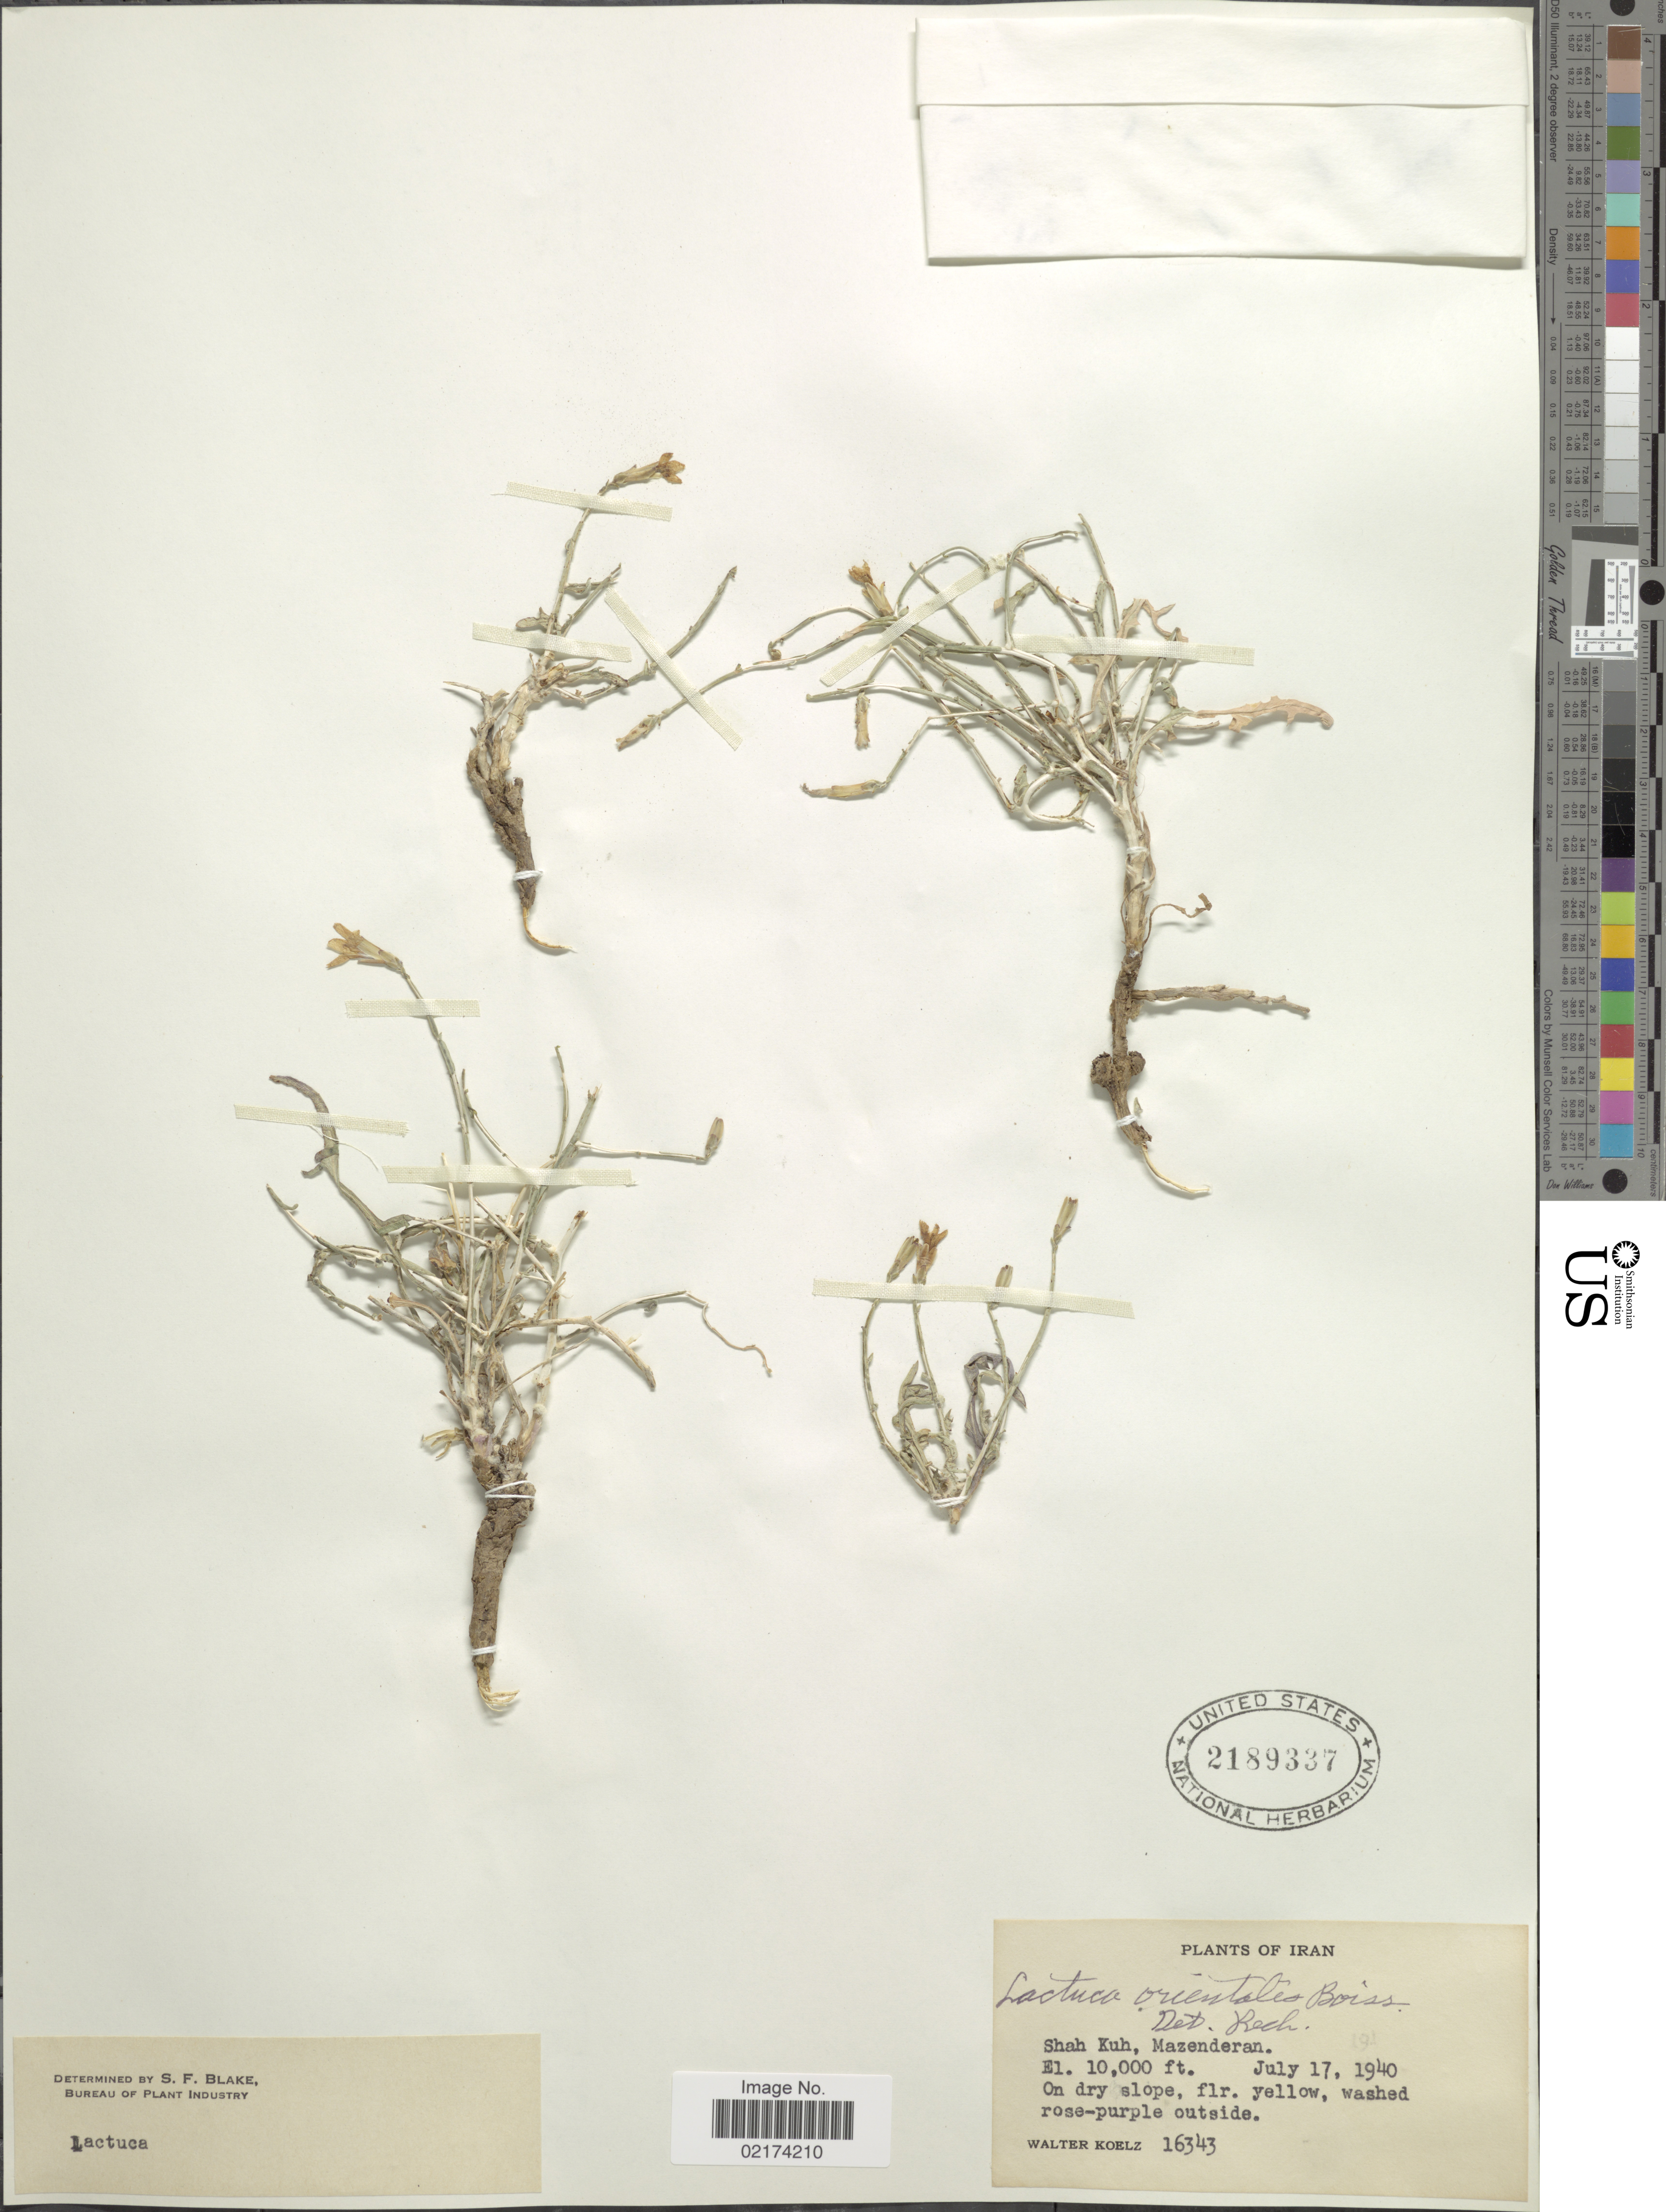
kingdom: Plantae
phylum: Tracheophyta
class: Magnoliopsida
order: Asterales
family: Asteraceae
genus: Lactuca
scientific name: Lactuca orientalis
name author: (Boiss.) Boiss.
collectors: W. N. Koelz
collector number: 16343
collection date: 1940-07-17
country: Iran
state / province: Mazandaran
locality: Shah Kuh, Mazenderan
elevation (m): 3048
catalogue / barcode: US 2189337